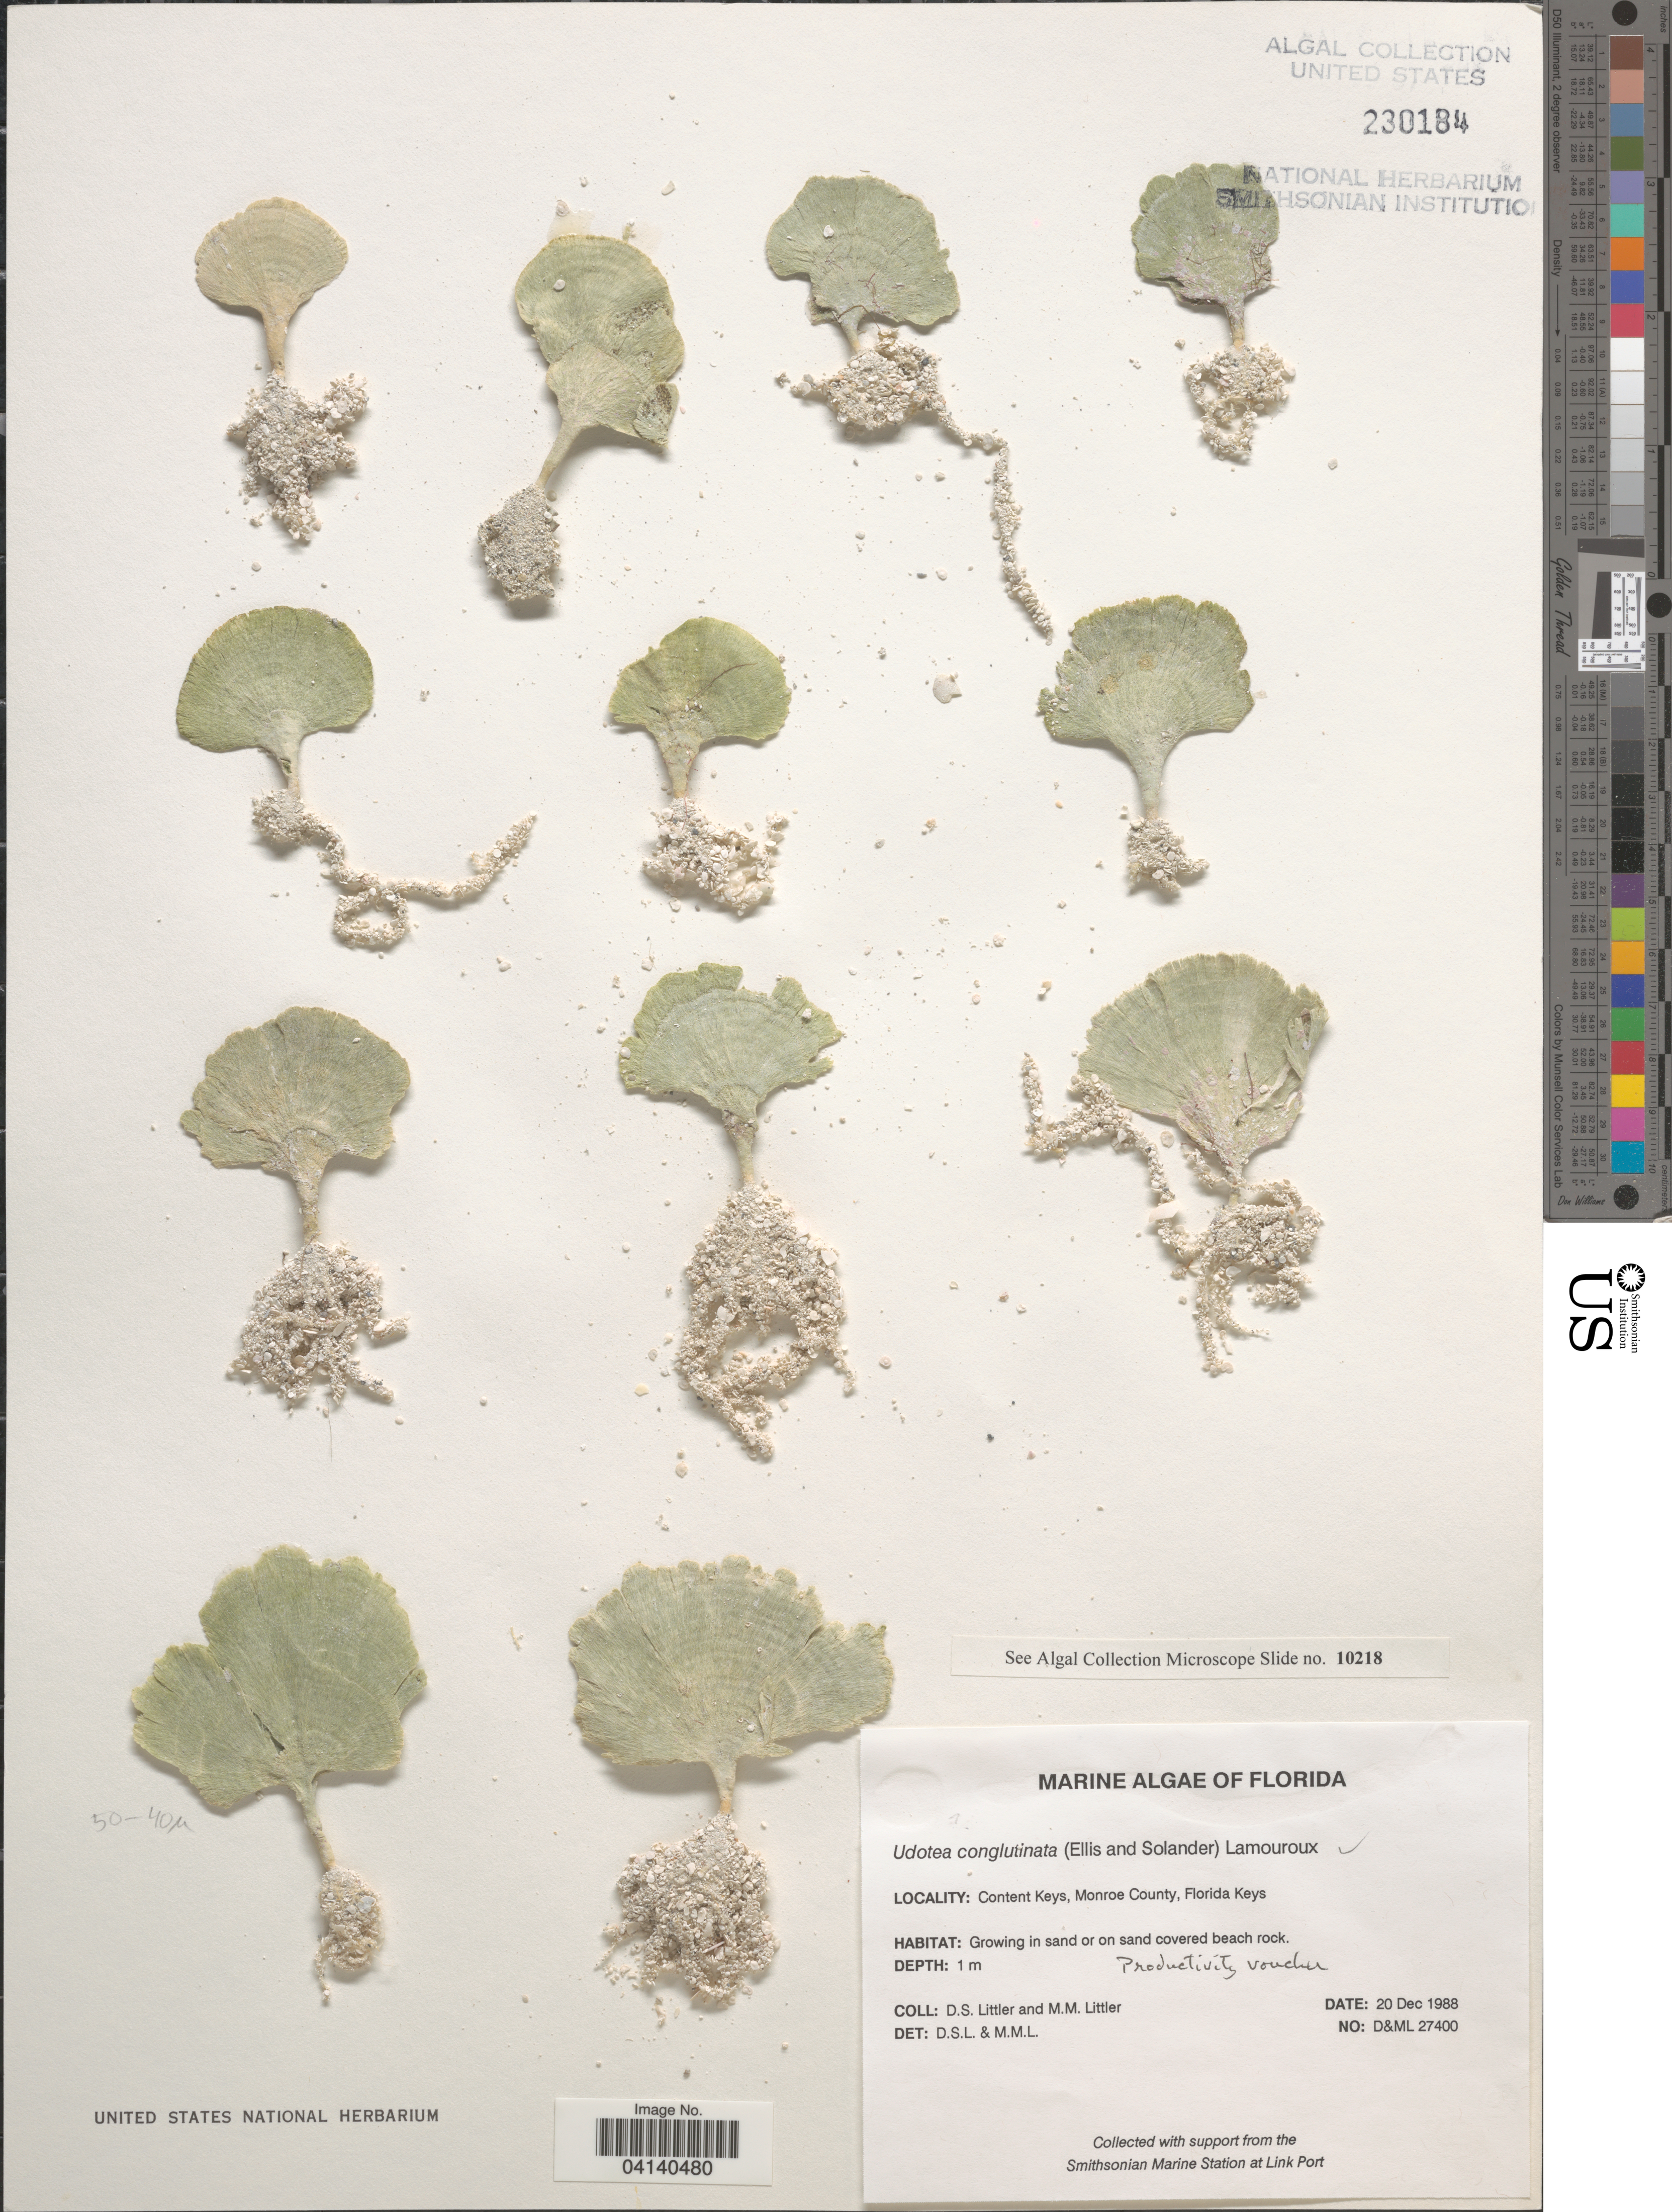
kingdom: Plantae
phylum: Chlorophyta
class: Ulvophyceae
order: Bryopsidales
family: Udoteaceae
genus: Udotea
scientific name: Udotea conglutinata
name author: (Ellis & Sol.) J.V.Lamouroux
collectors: D. S. Littler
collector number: D&ML27400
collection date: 1988-12-20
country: United States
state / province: Florida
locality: Content Keys, Monroe County.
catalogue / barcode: US 230184